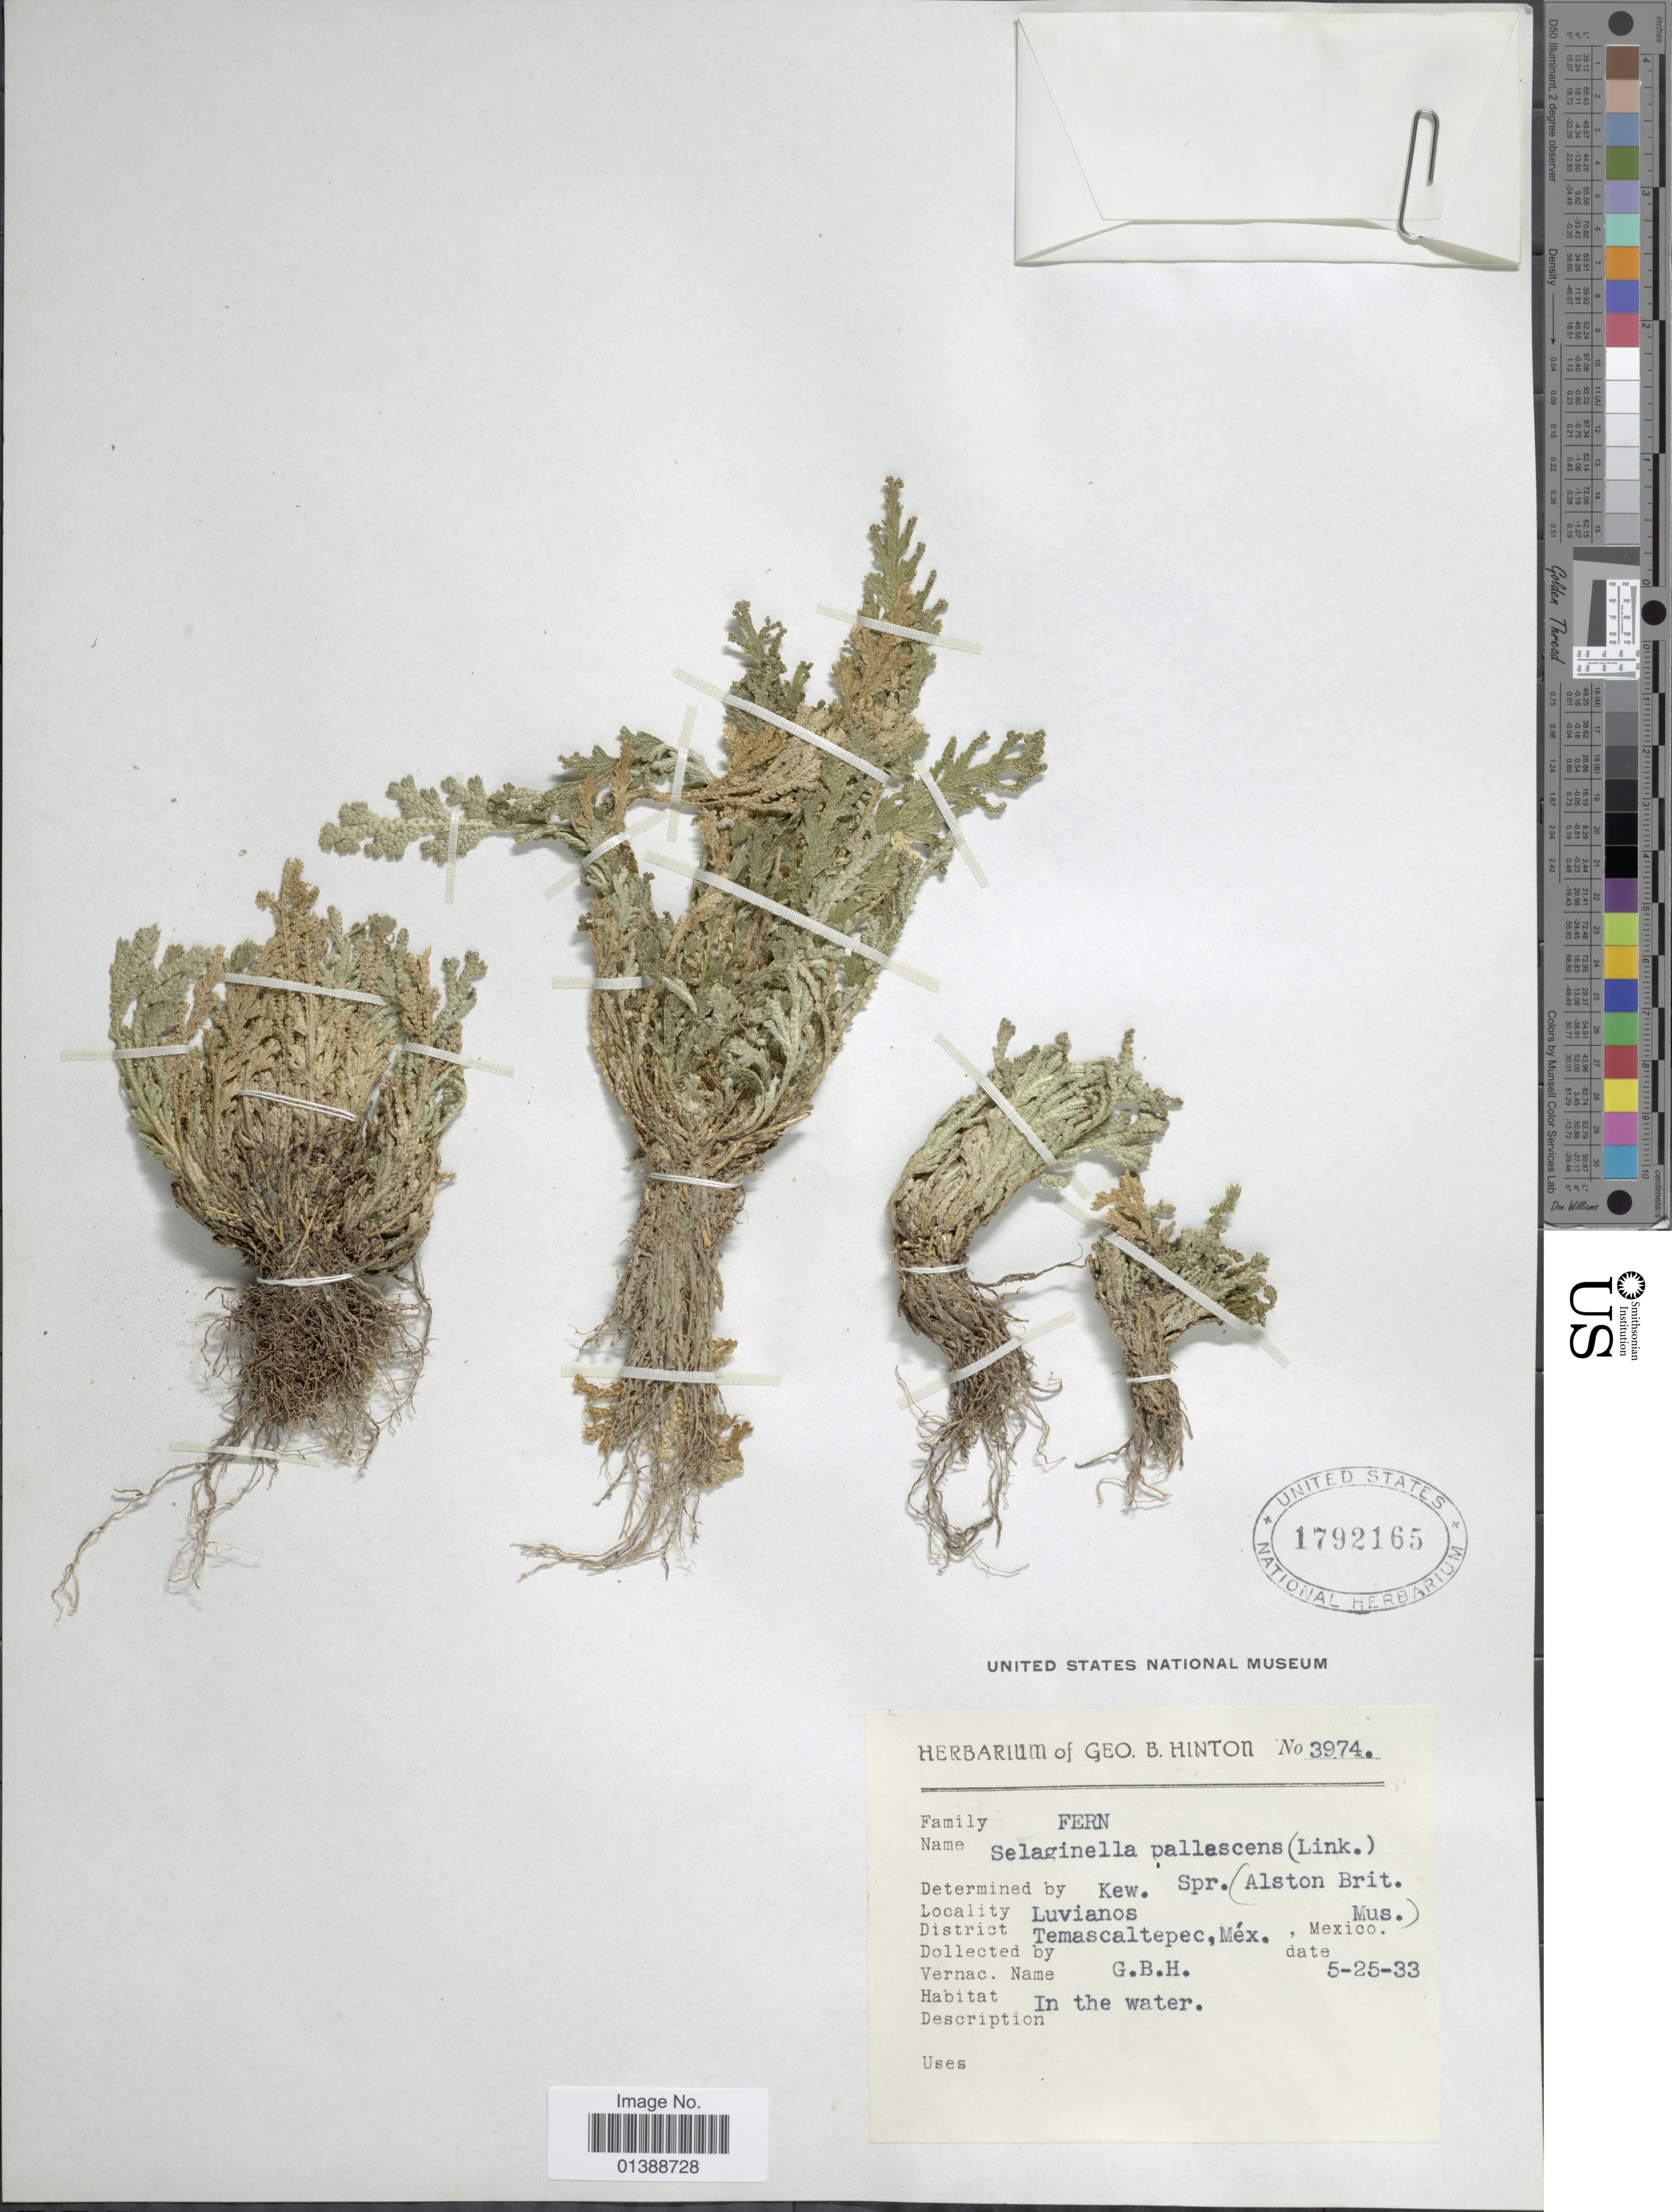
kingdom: Plantae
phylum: Tracheophyta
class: Lycopodiopsida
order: Selaginellales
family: Selaginellaceae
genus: Selaginella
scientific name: Selaginella pallescens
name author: (C. Presl) Spring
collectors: G. B. Hinton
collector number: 3974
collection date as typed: Transcribed d/m/y: 25/5/33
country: Mexico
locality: Luvianos, District Temascaltepec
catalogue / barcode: US 1792165